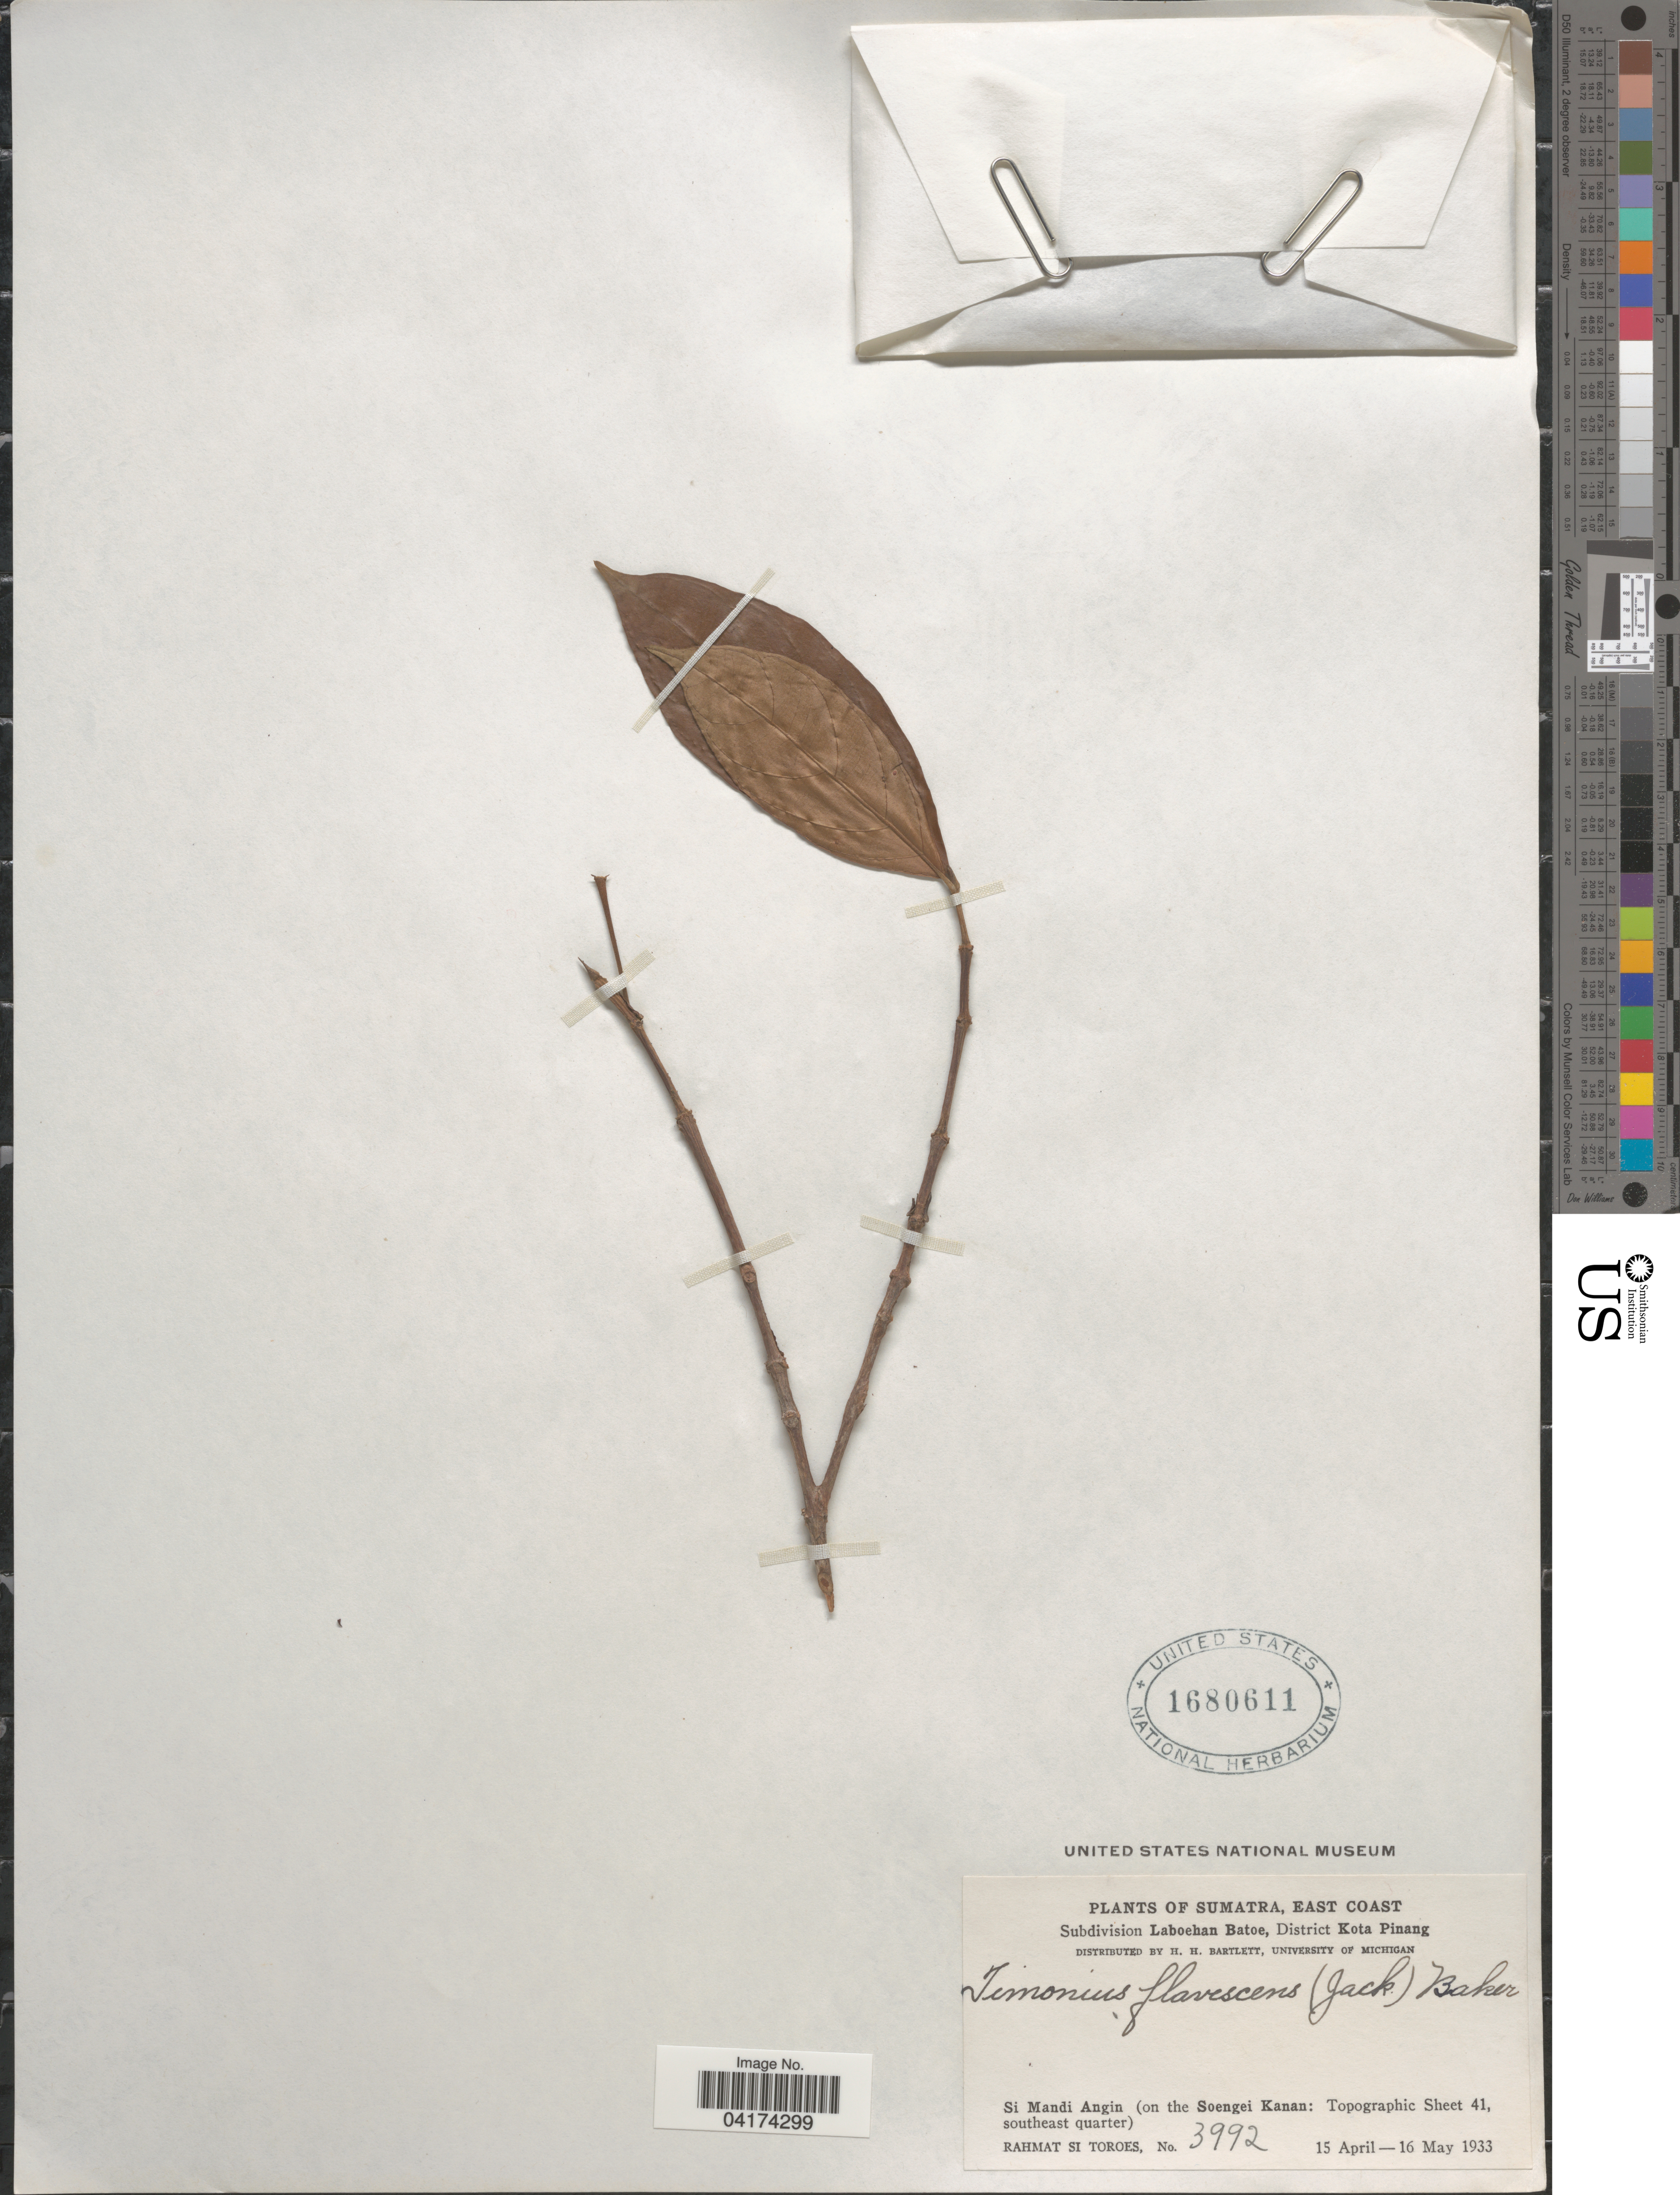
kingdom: Plantae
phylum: Tracheophyta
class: Magnoliopsida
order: Gentianales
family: Rubiaceae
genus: Timonius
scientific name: Timonius flavescens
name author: (Jack) Baker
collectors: Rahmat Si Boeea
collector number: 3992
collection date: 1933-04-15/1933-05-16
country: Indonesia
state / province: Sumatra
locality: East Coast. Subdivision Laboehan Batoe, District Kota Pinang. Si Mandi Angin (on the Soengei Kanan: Topographic Sheet 41, southeast quarter).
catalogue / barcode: US 1680611